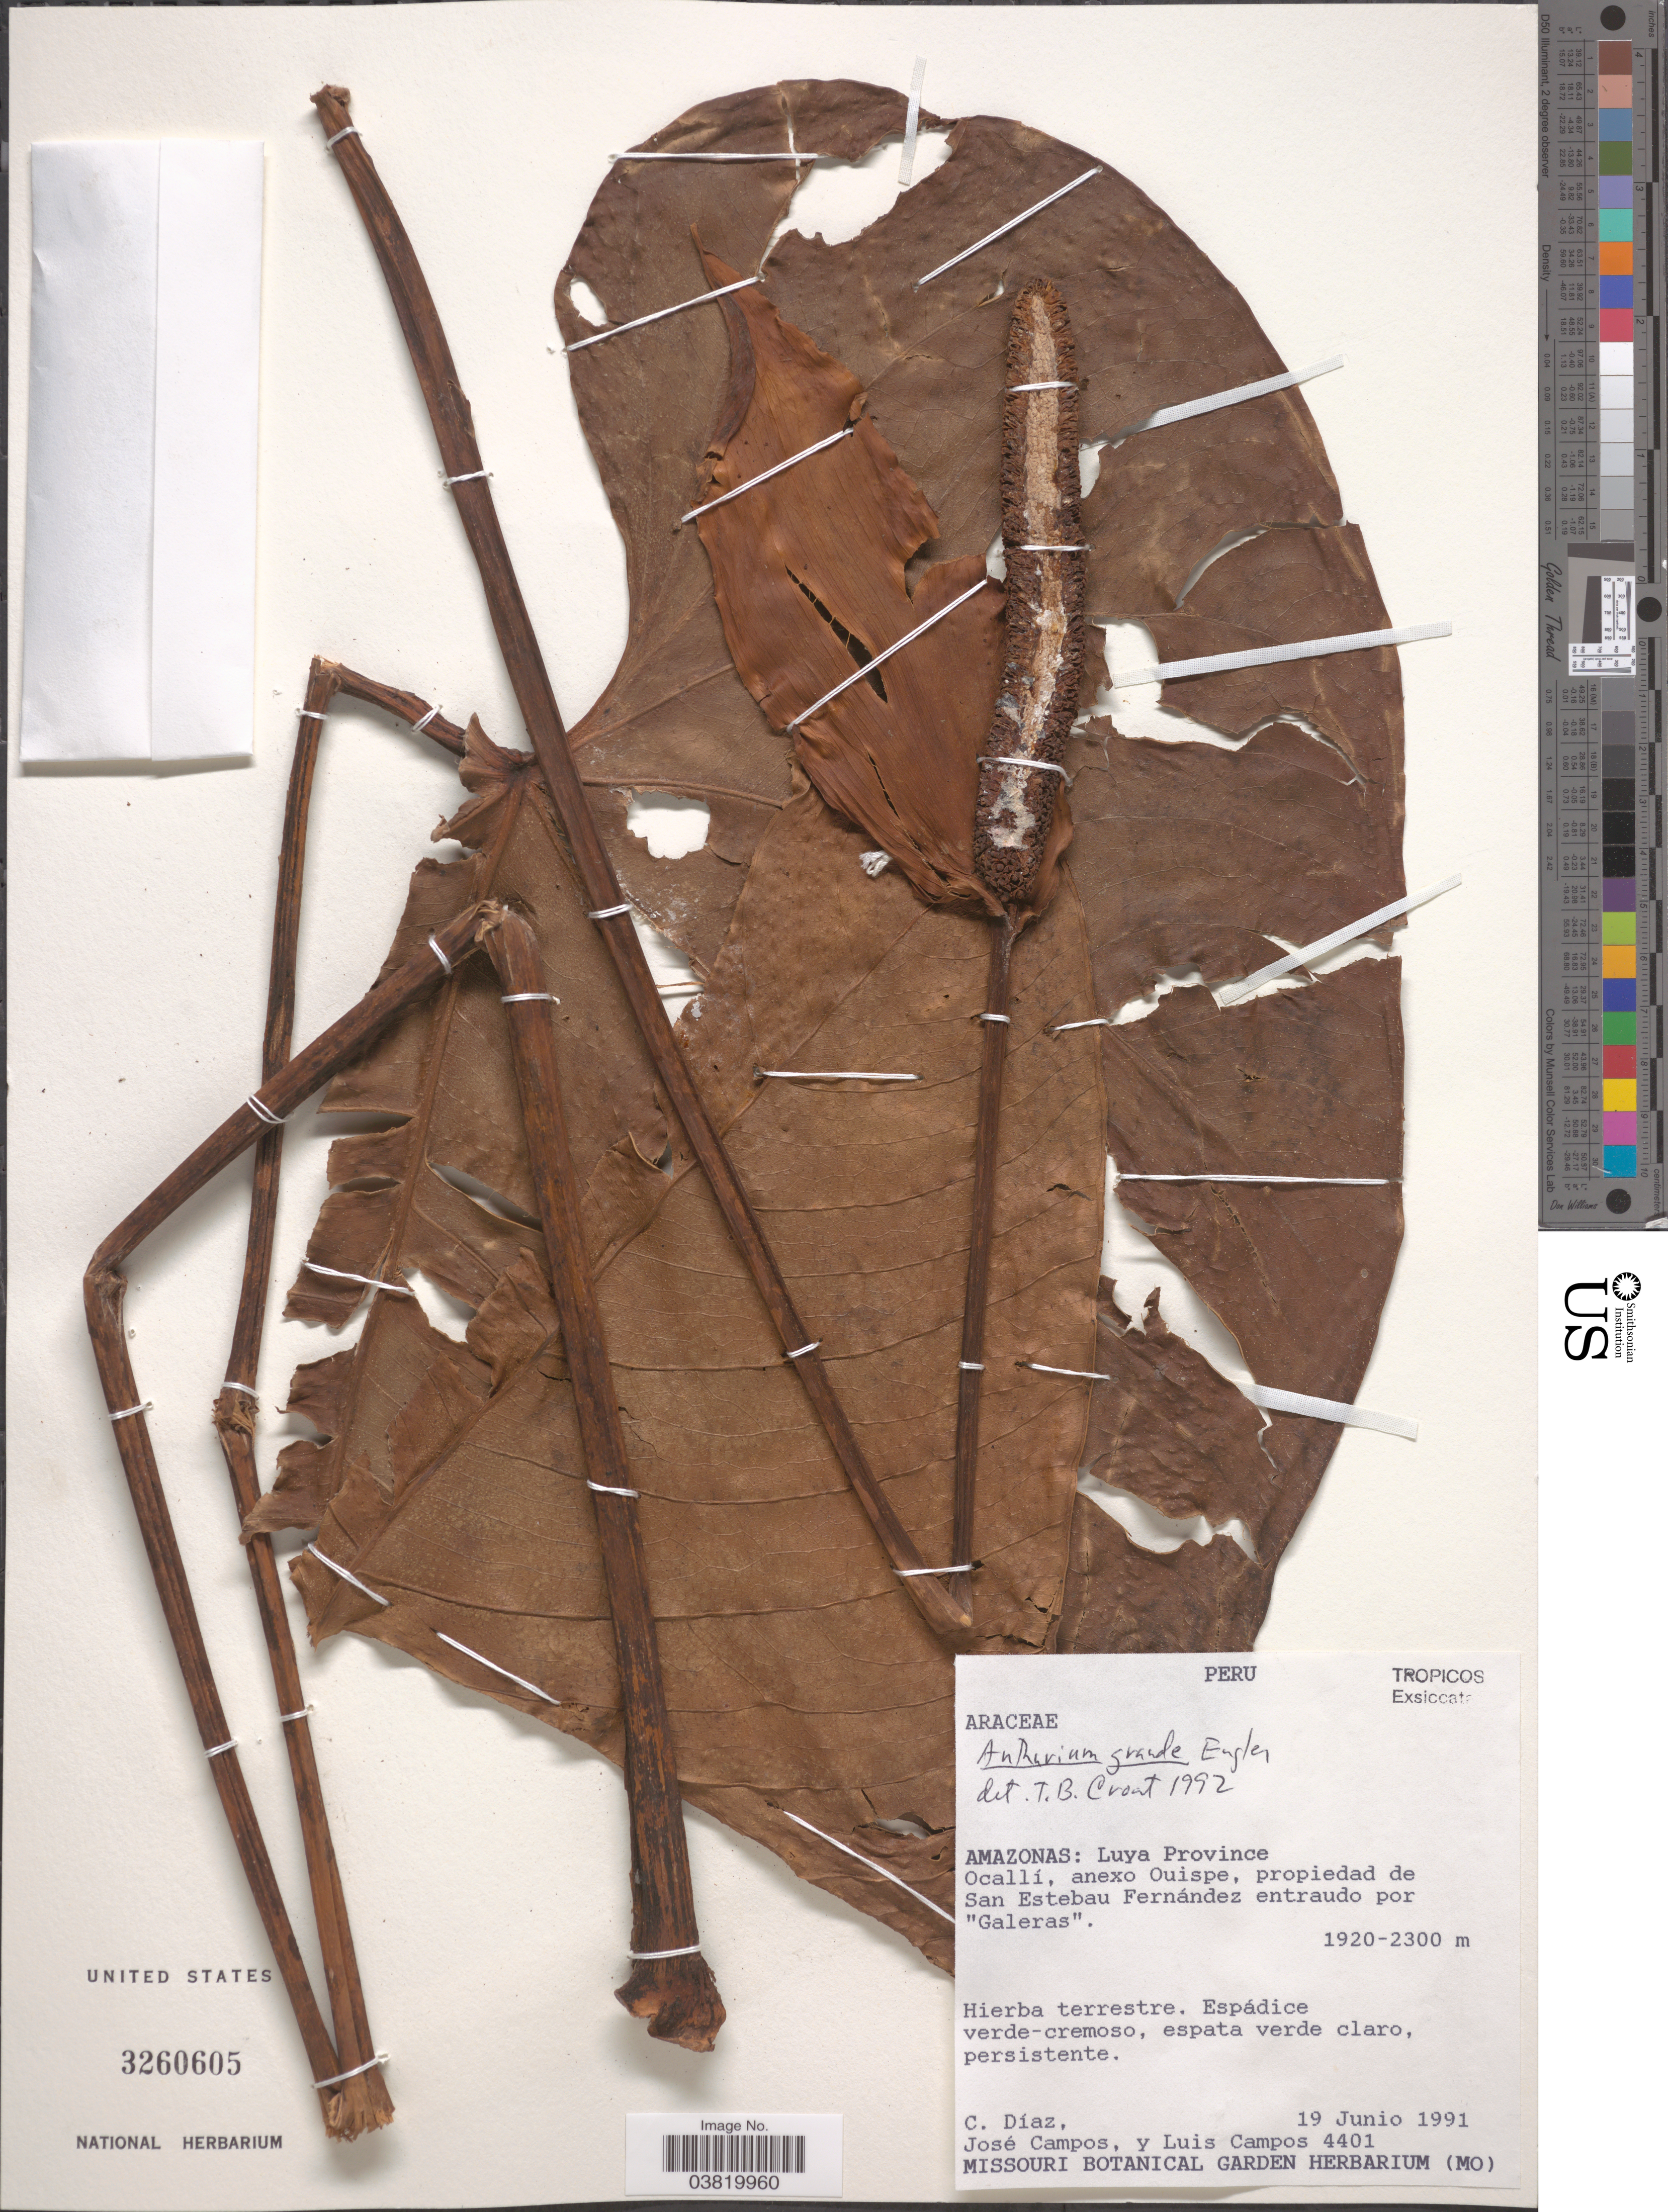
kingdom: Plantae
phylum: Tracheophyta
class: Liliopsida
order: Alismatales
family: Araceae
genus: Anthurium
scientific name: Anthurium grande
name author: N.E. Br. ex Engl.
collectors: C. Díaz, J. Campos & L. Campos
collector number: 4401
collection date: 1991-06-19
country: Peru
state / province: Amazonas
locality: Luya Province. Ocallí, anexo Quispe, propiedad de San Estebau Fernández entraudo por "Galeras".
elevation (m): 1920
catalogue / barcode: US 3260605